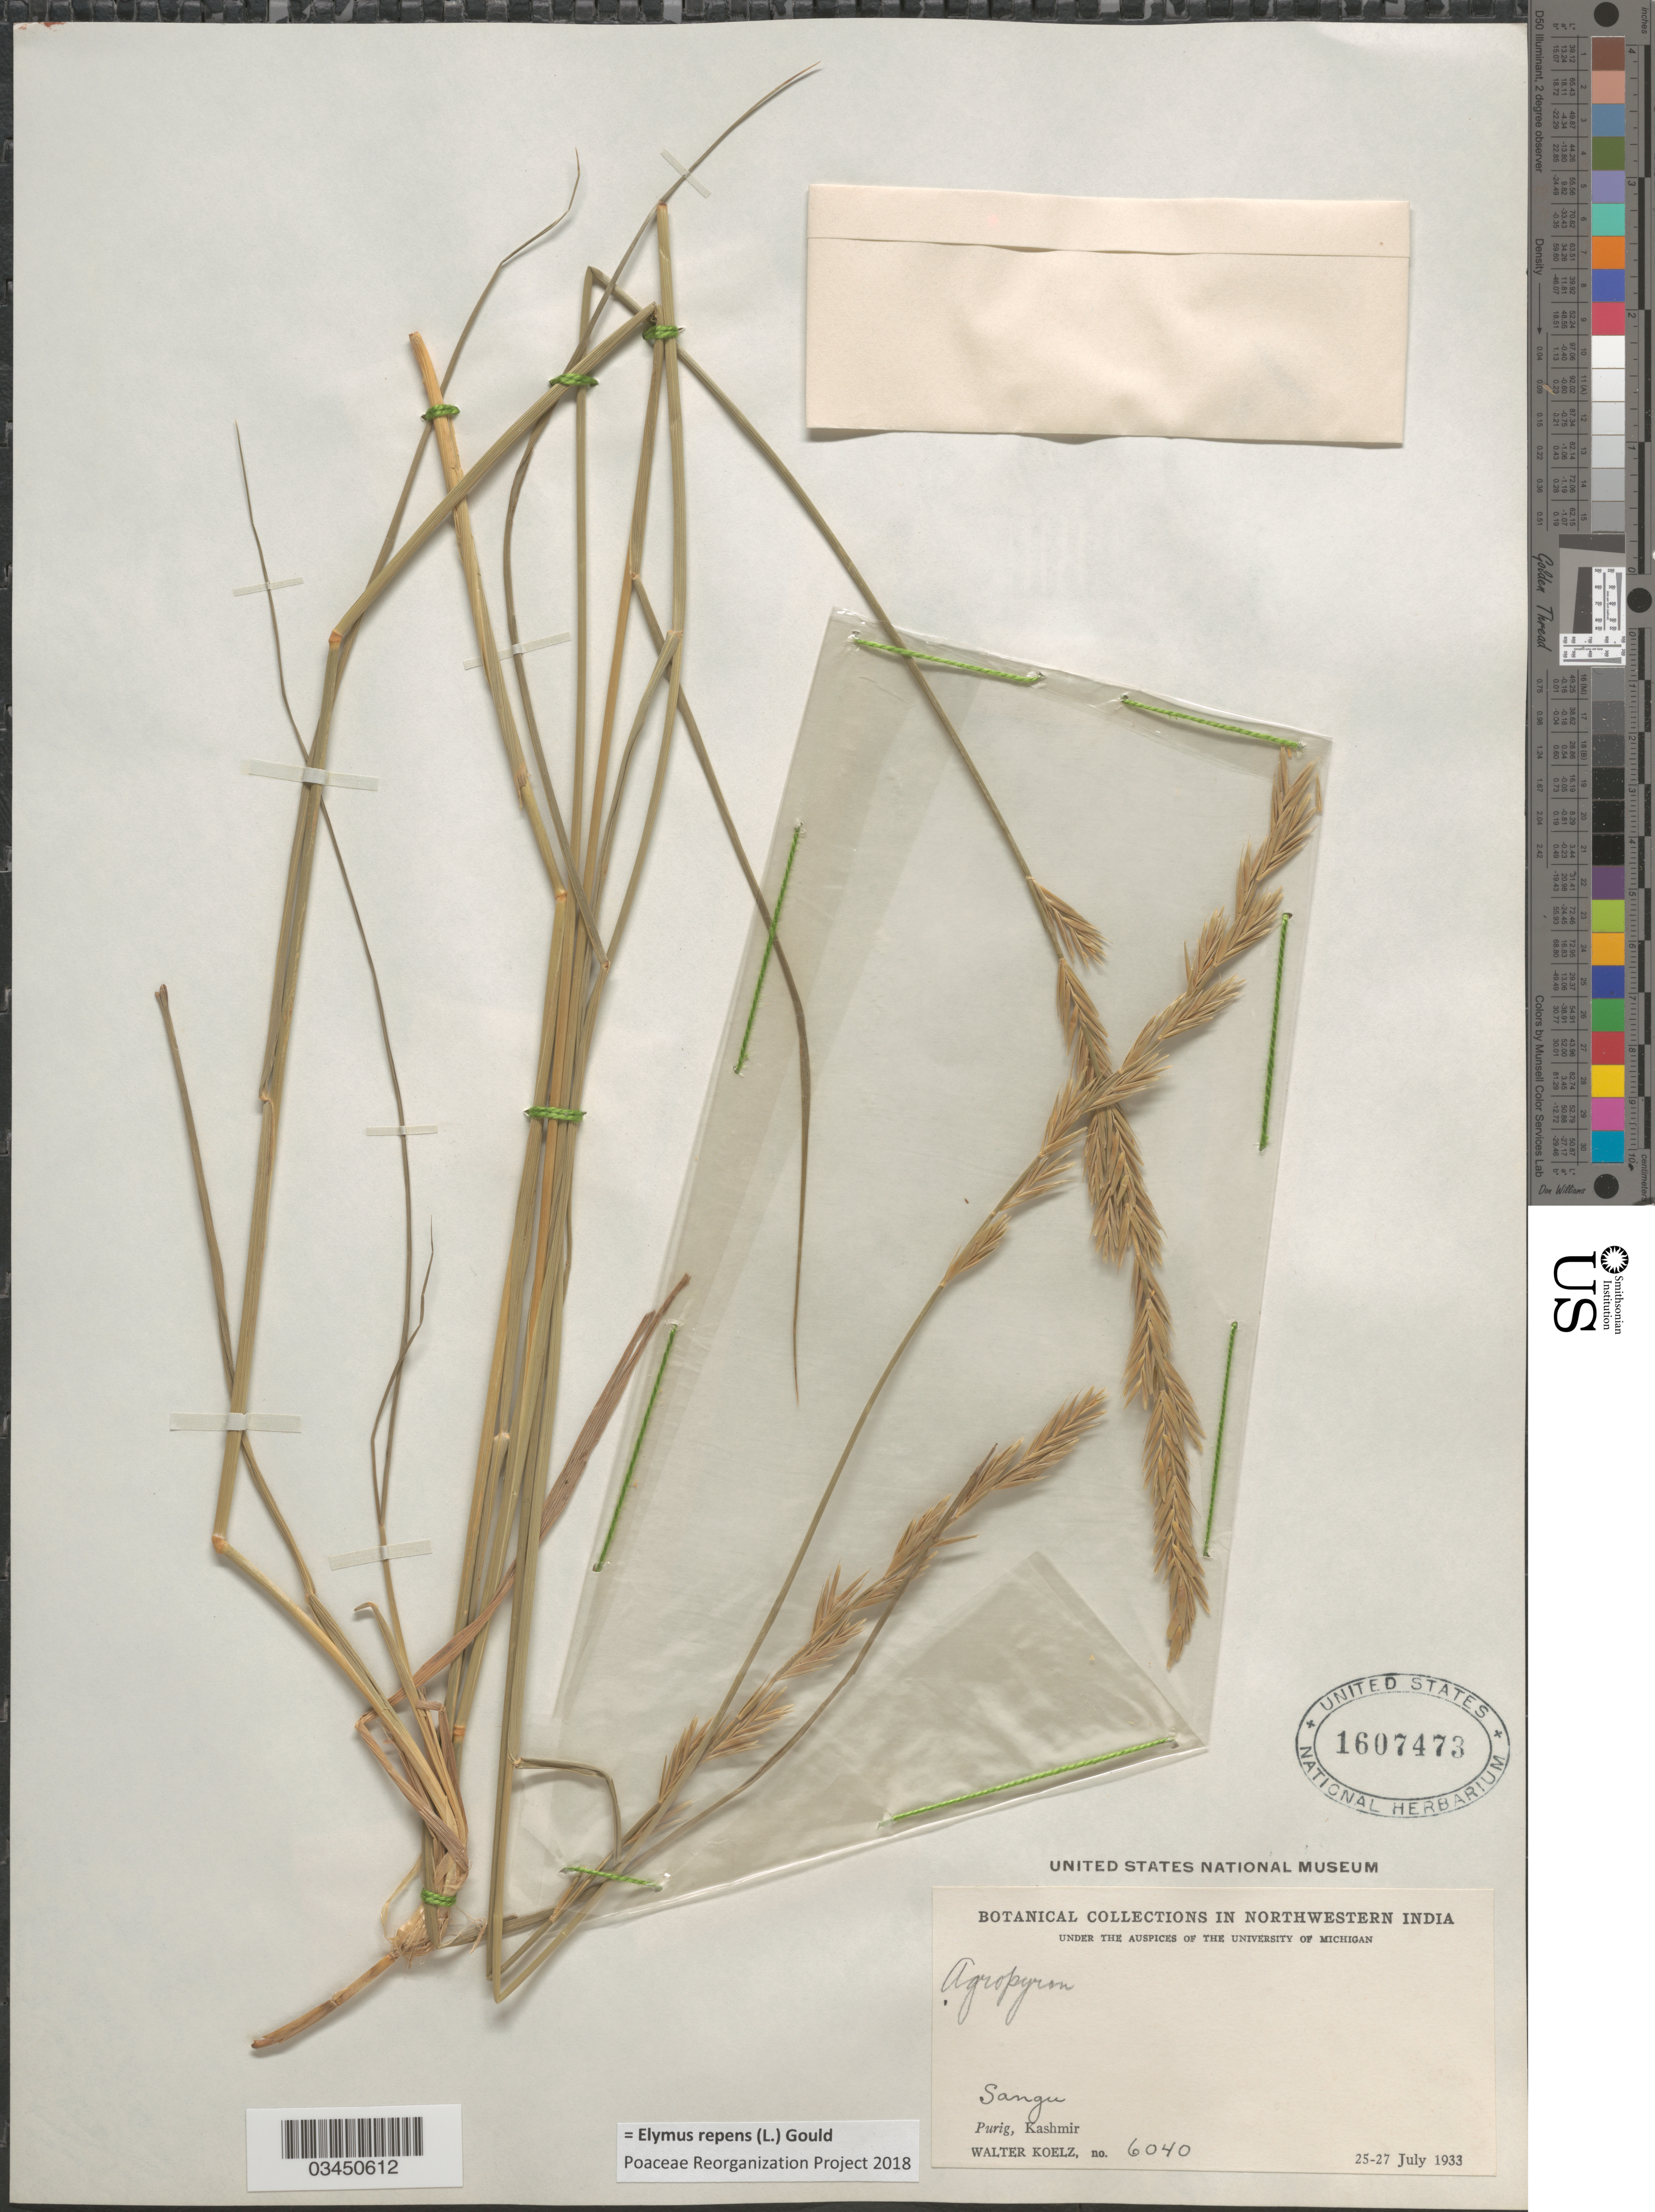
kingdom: Plantae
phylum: Tracheophyta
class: Liliopsida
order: Poales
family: Poaceae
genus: Elymus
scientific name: Elymus repens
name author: (L.) Gould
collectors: W. N. Koelz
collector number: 6040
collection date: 1933-07-25/1933-07-27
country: India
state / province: Jammu and Kashmir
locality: Northwestern India. Sangu. Purig, Kashmir.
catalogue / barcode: US 1607473